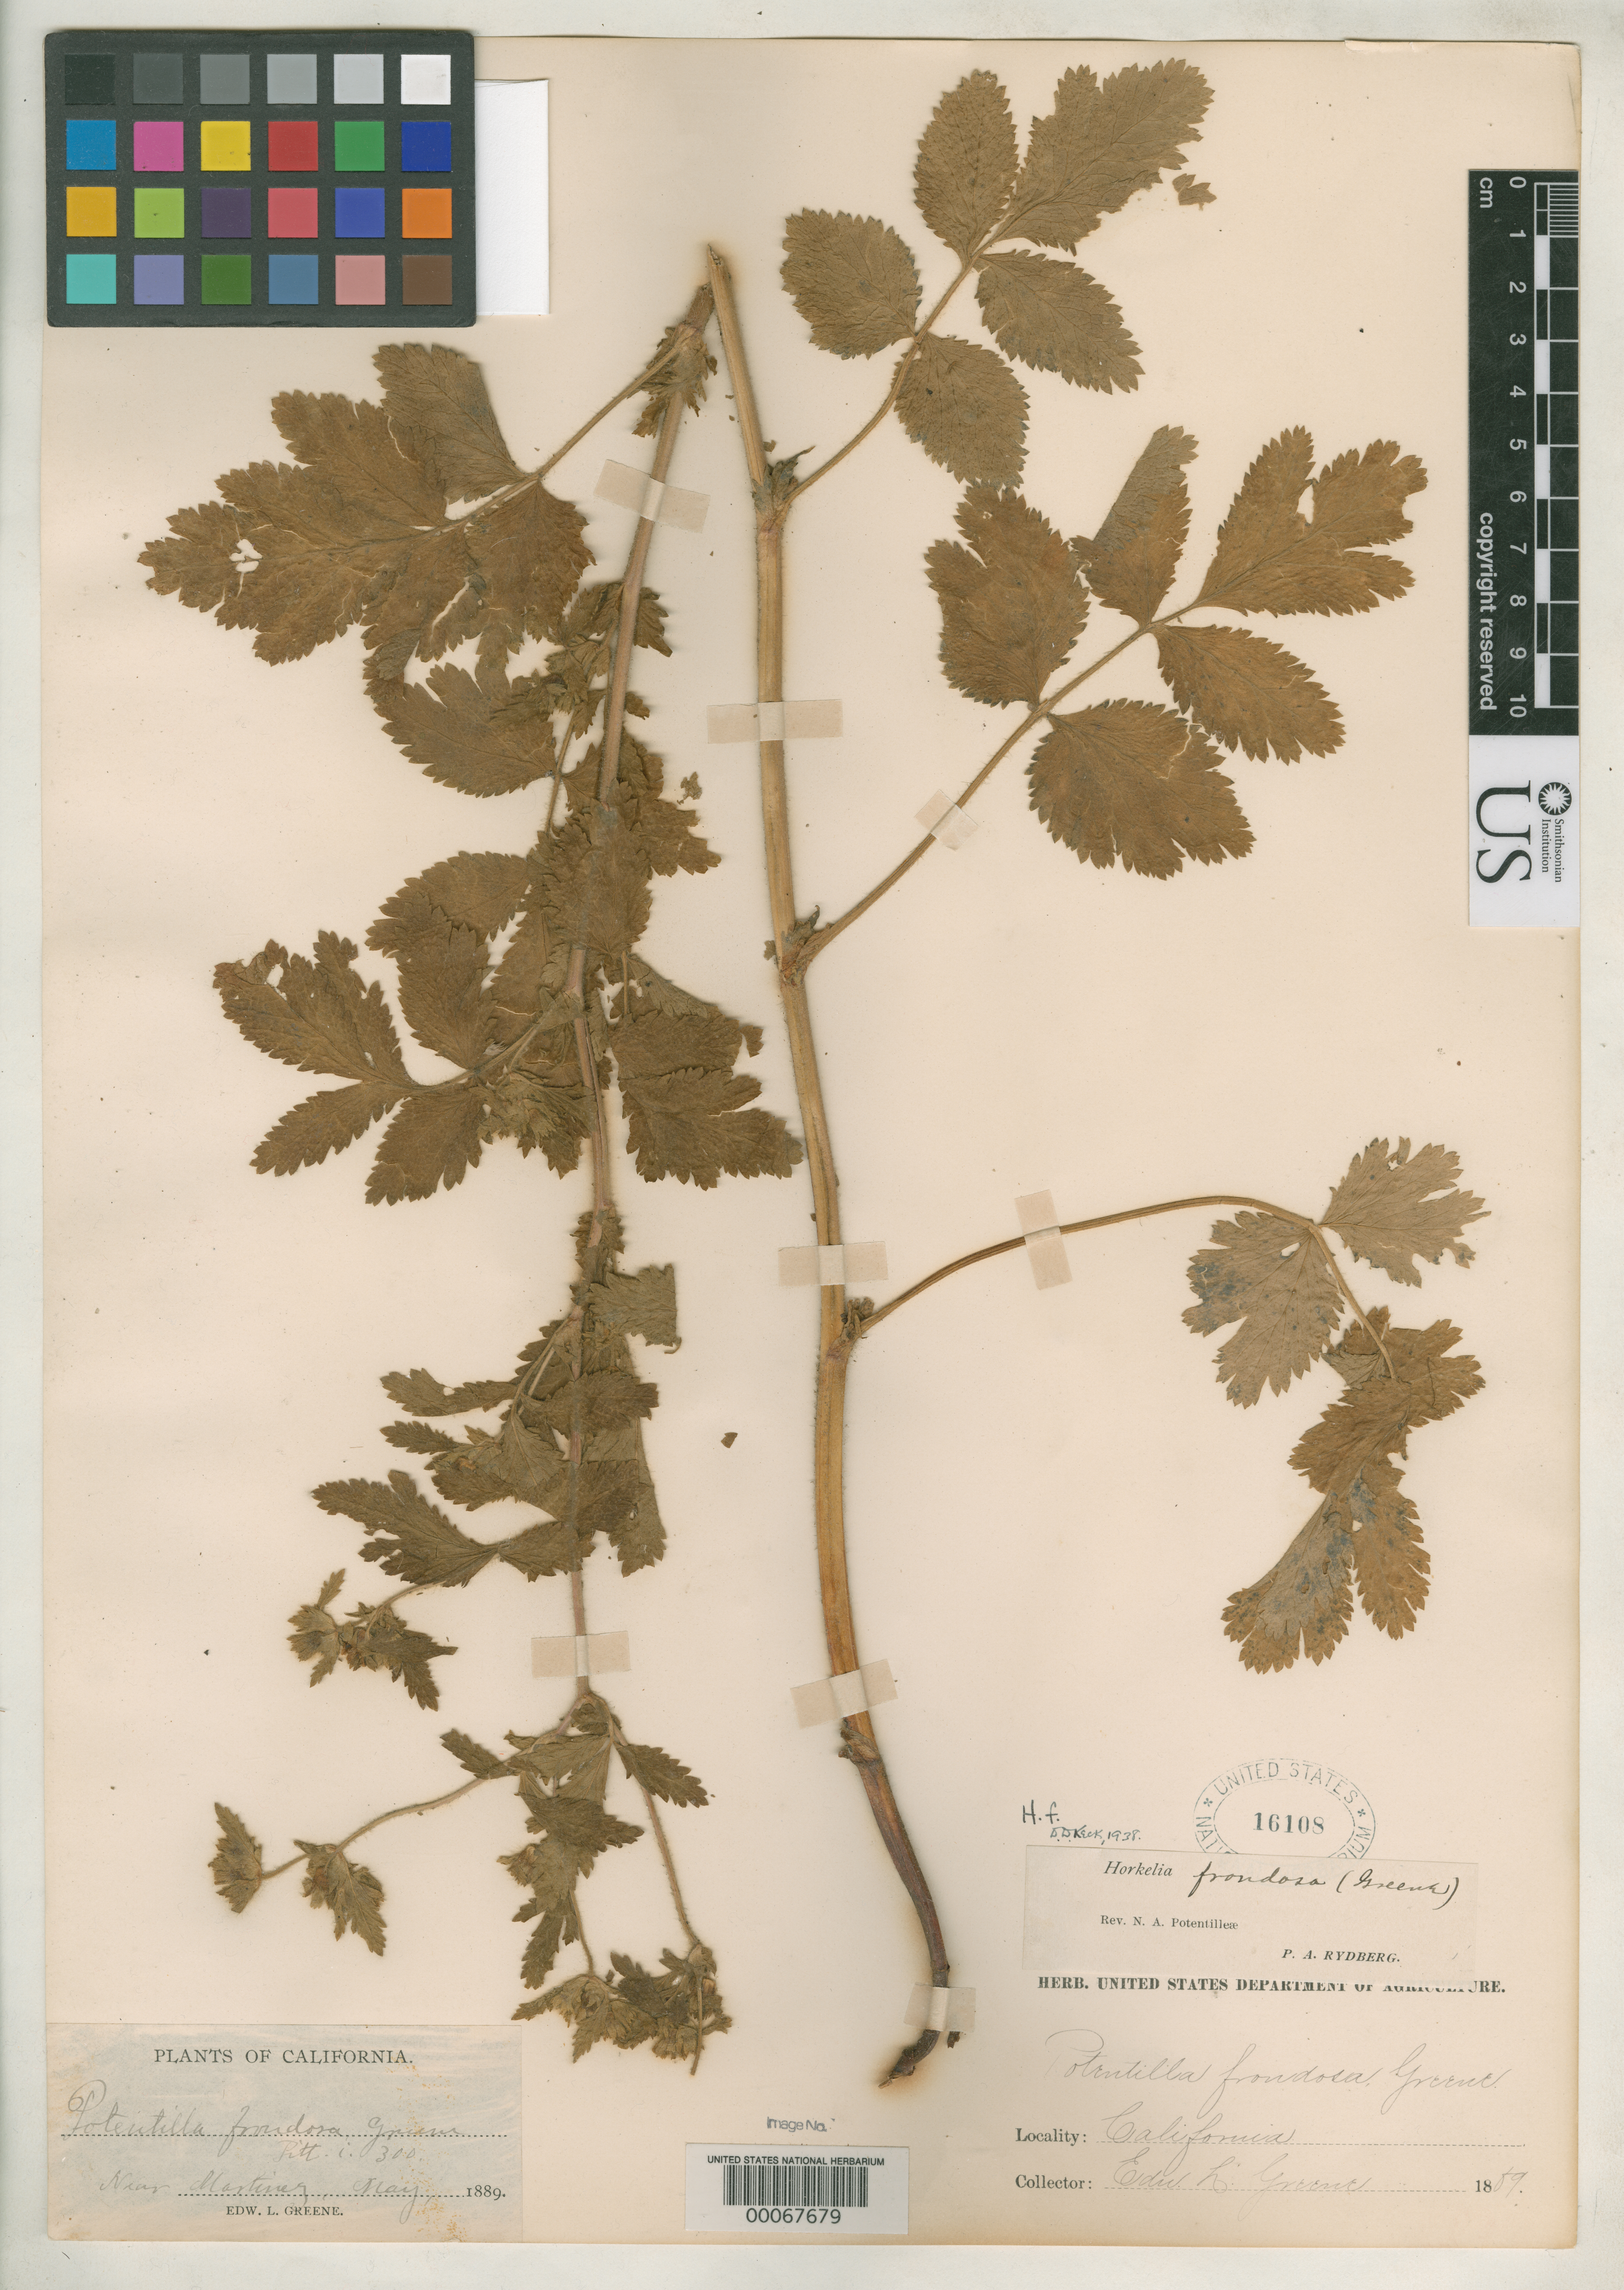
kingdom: Plantae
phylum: Tracheophyta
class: Magnoliopsida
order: Rosales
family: Rosaceae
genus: Potentilla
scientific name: Potentilla frondosa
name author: Greene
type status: Type Collection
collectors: E. L. Greene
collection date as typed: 12 May 1889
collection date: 1889-05-12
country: United States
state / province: California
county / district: Contra Costa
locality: Near Martinez.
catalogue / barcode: US 16108